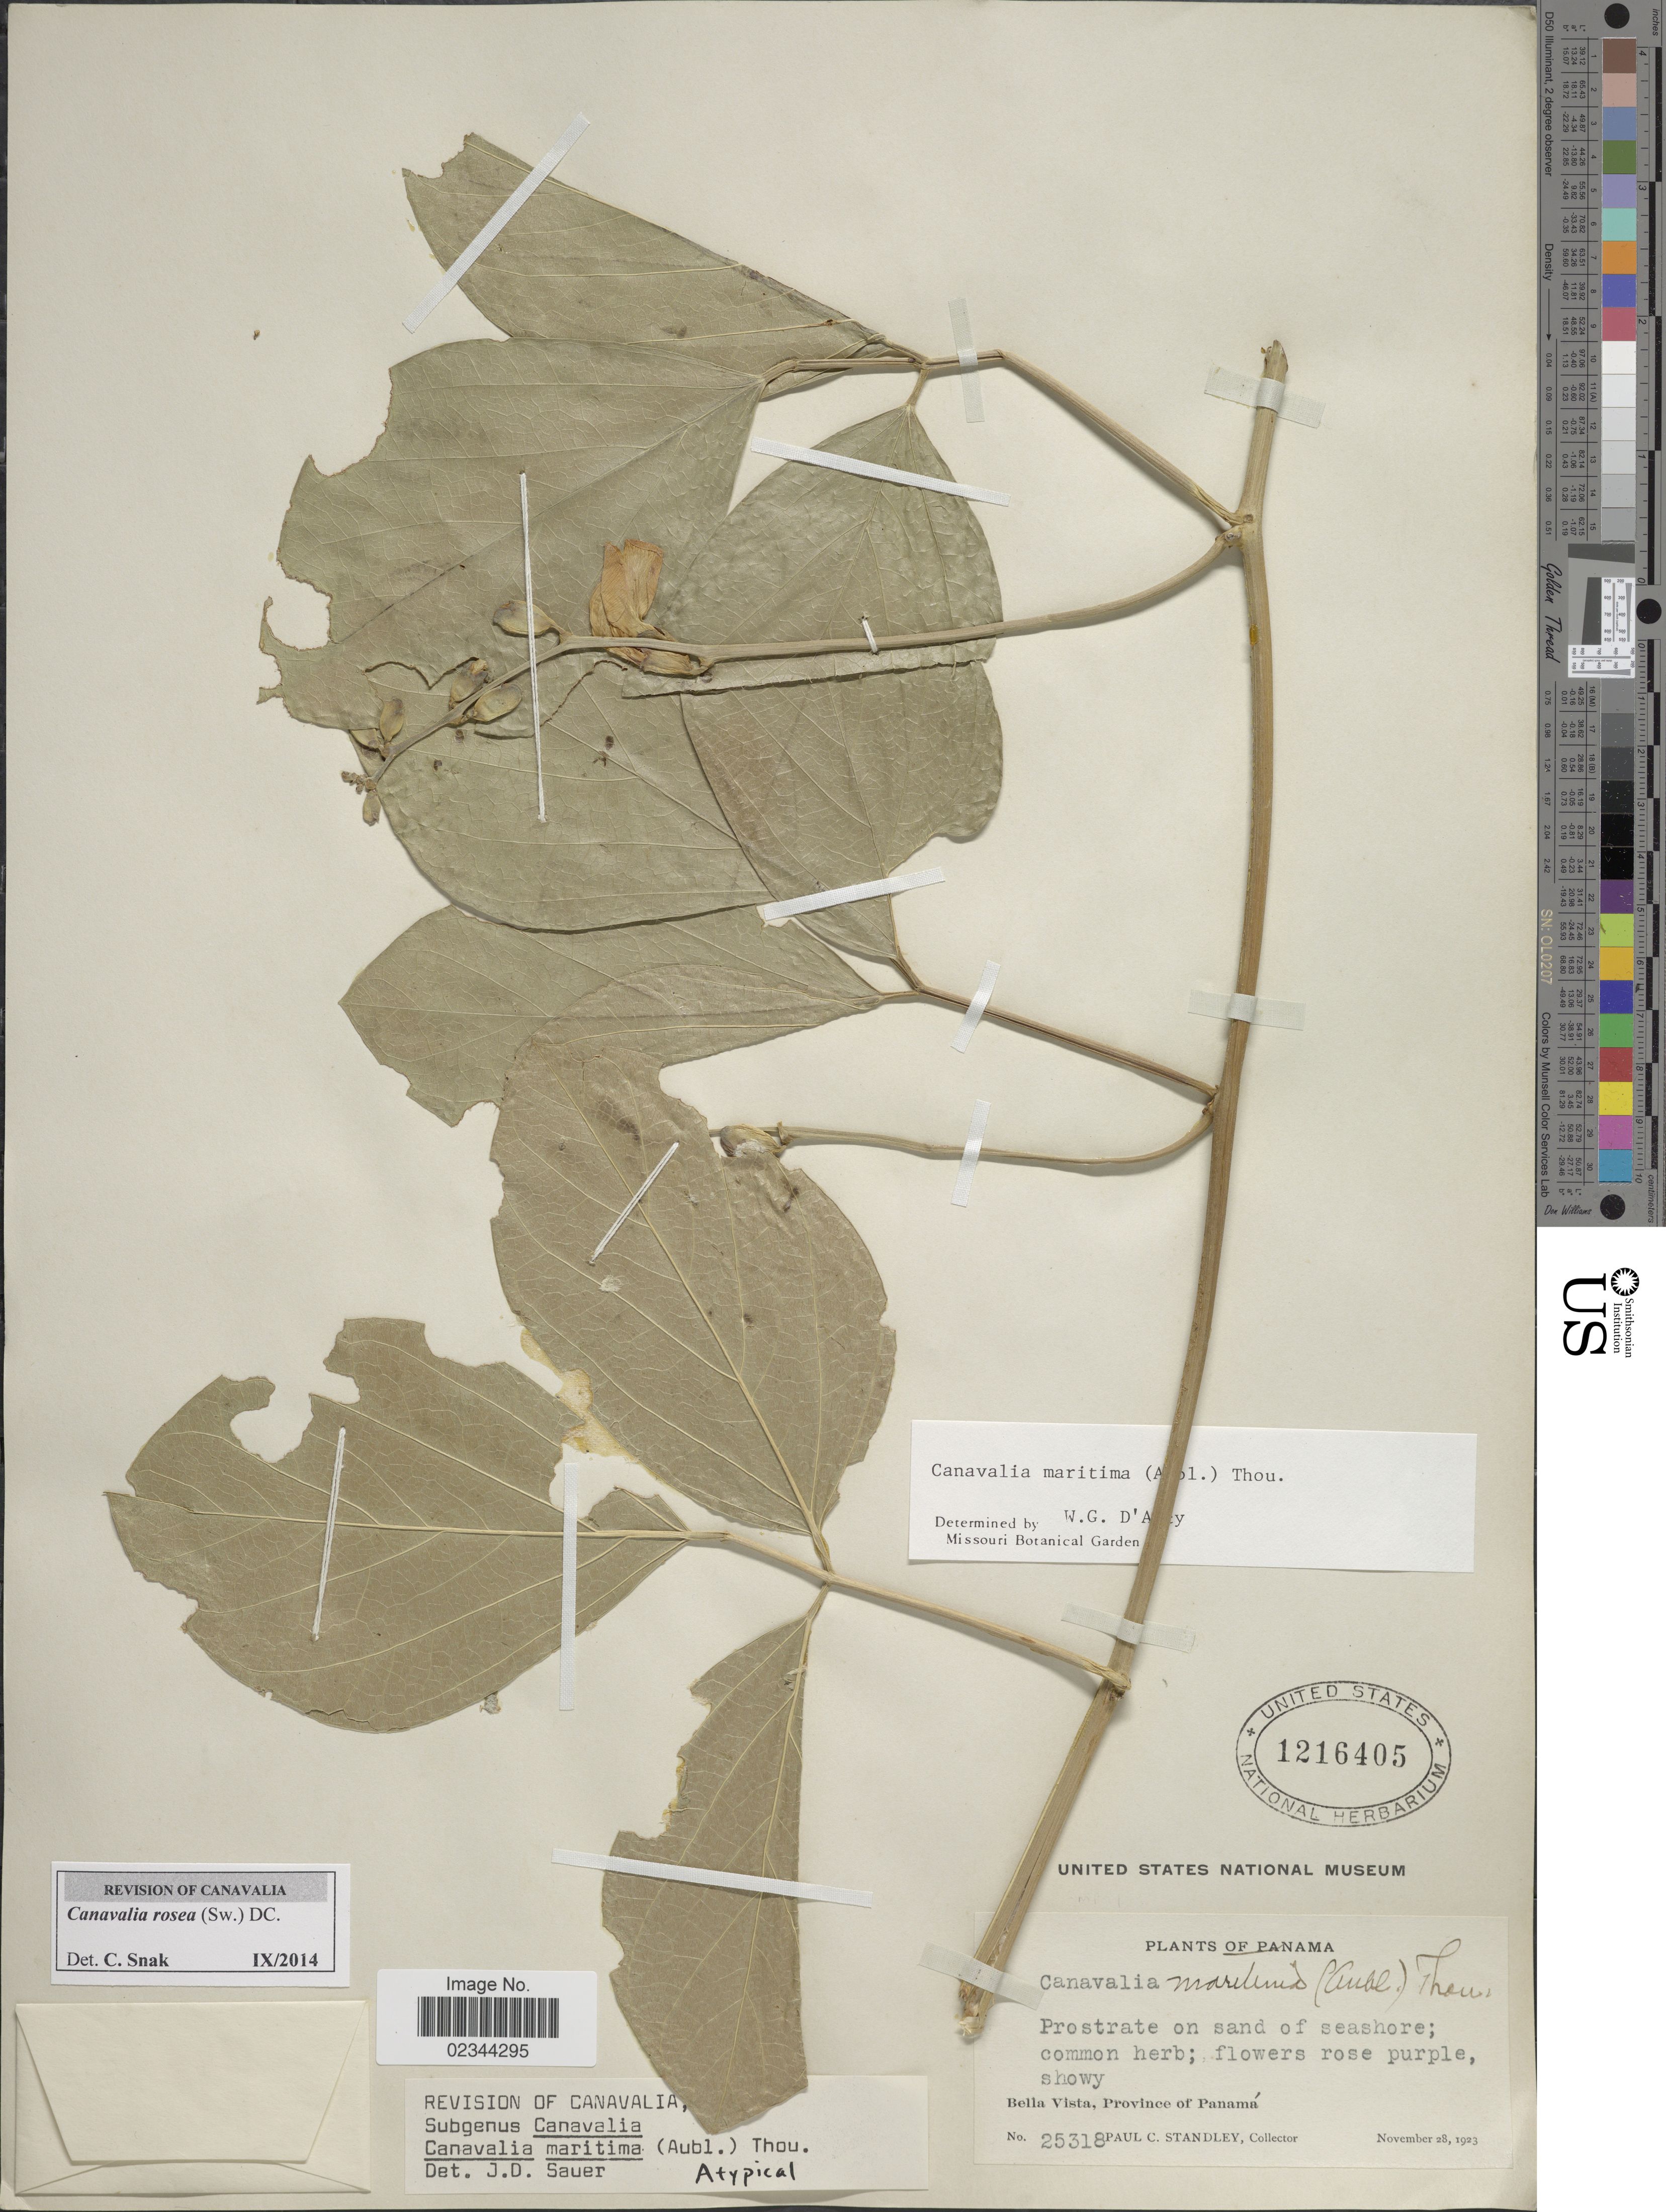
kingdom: Plantae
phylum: Tracheophyta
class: Magnoliopsida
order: Fabales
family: Fabaceae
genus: Canavalia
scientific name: Canavalia rosea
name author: (Sw.) DC.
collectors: P. C. Standley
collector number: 25318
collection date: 1923-11-28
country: Panama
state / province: Panamá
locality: On sand of seashore, Bella Vista.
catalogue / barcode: US 1216405